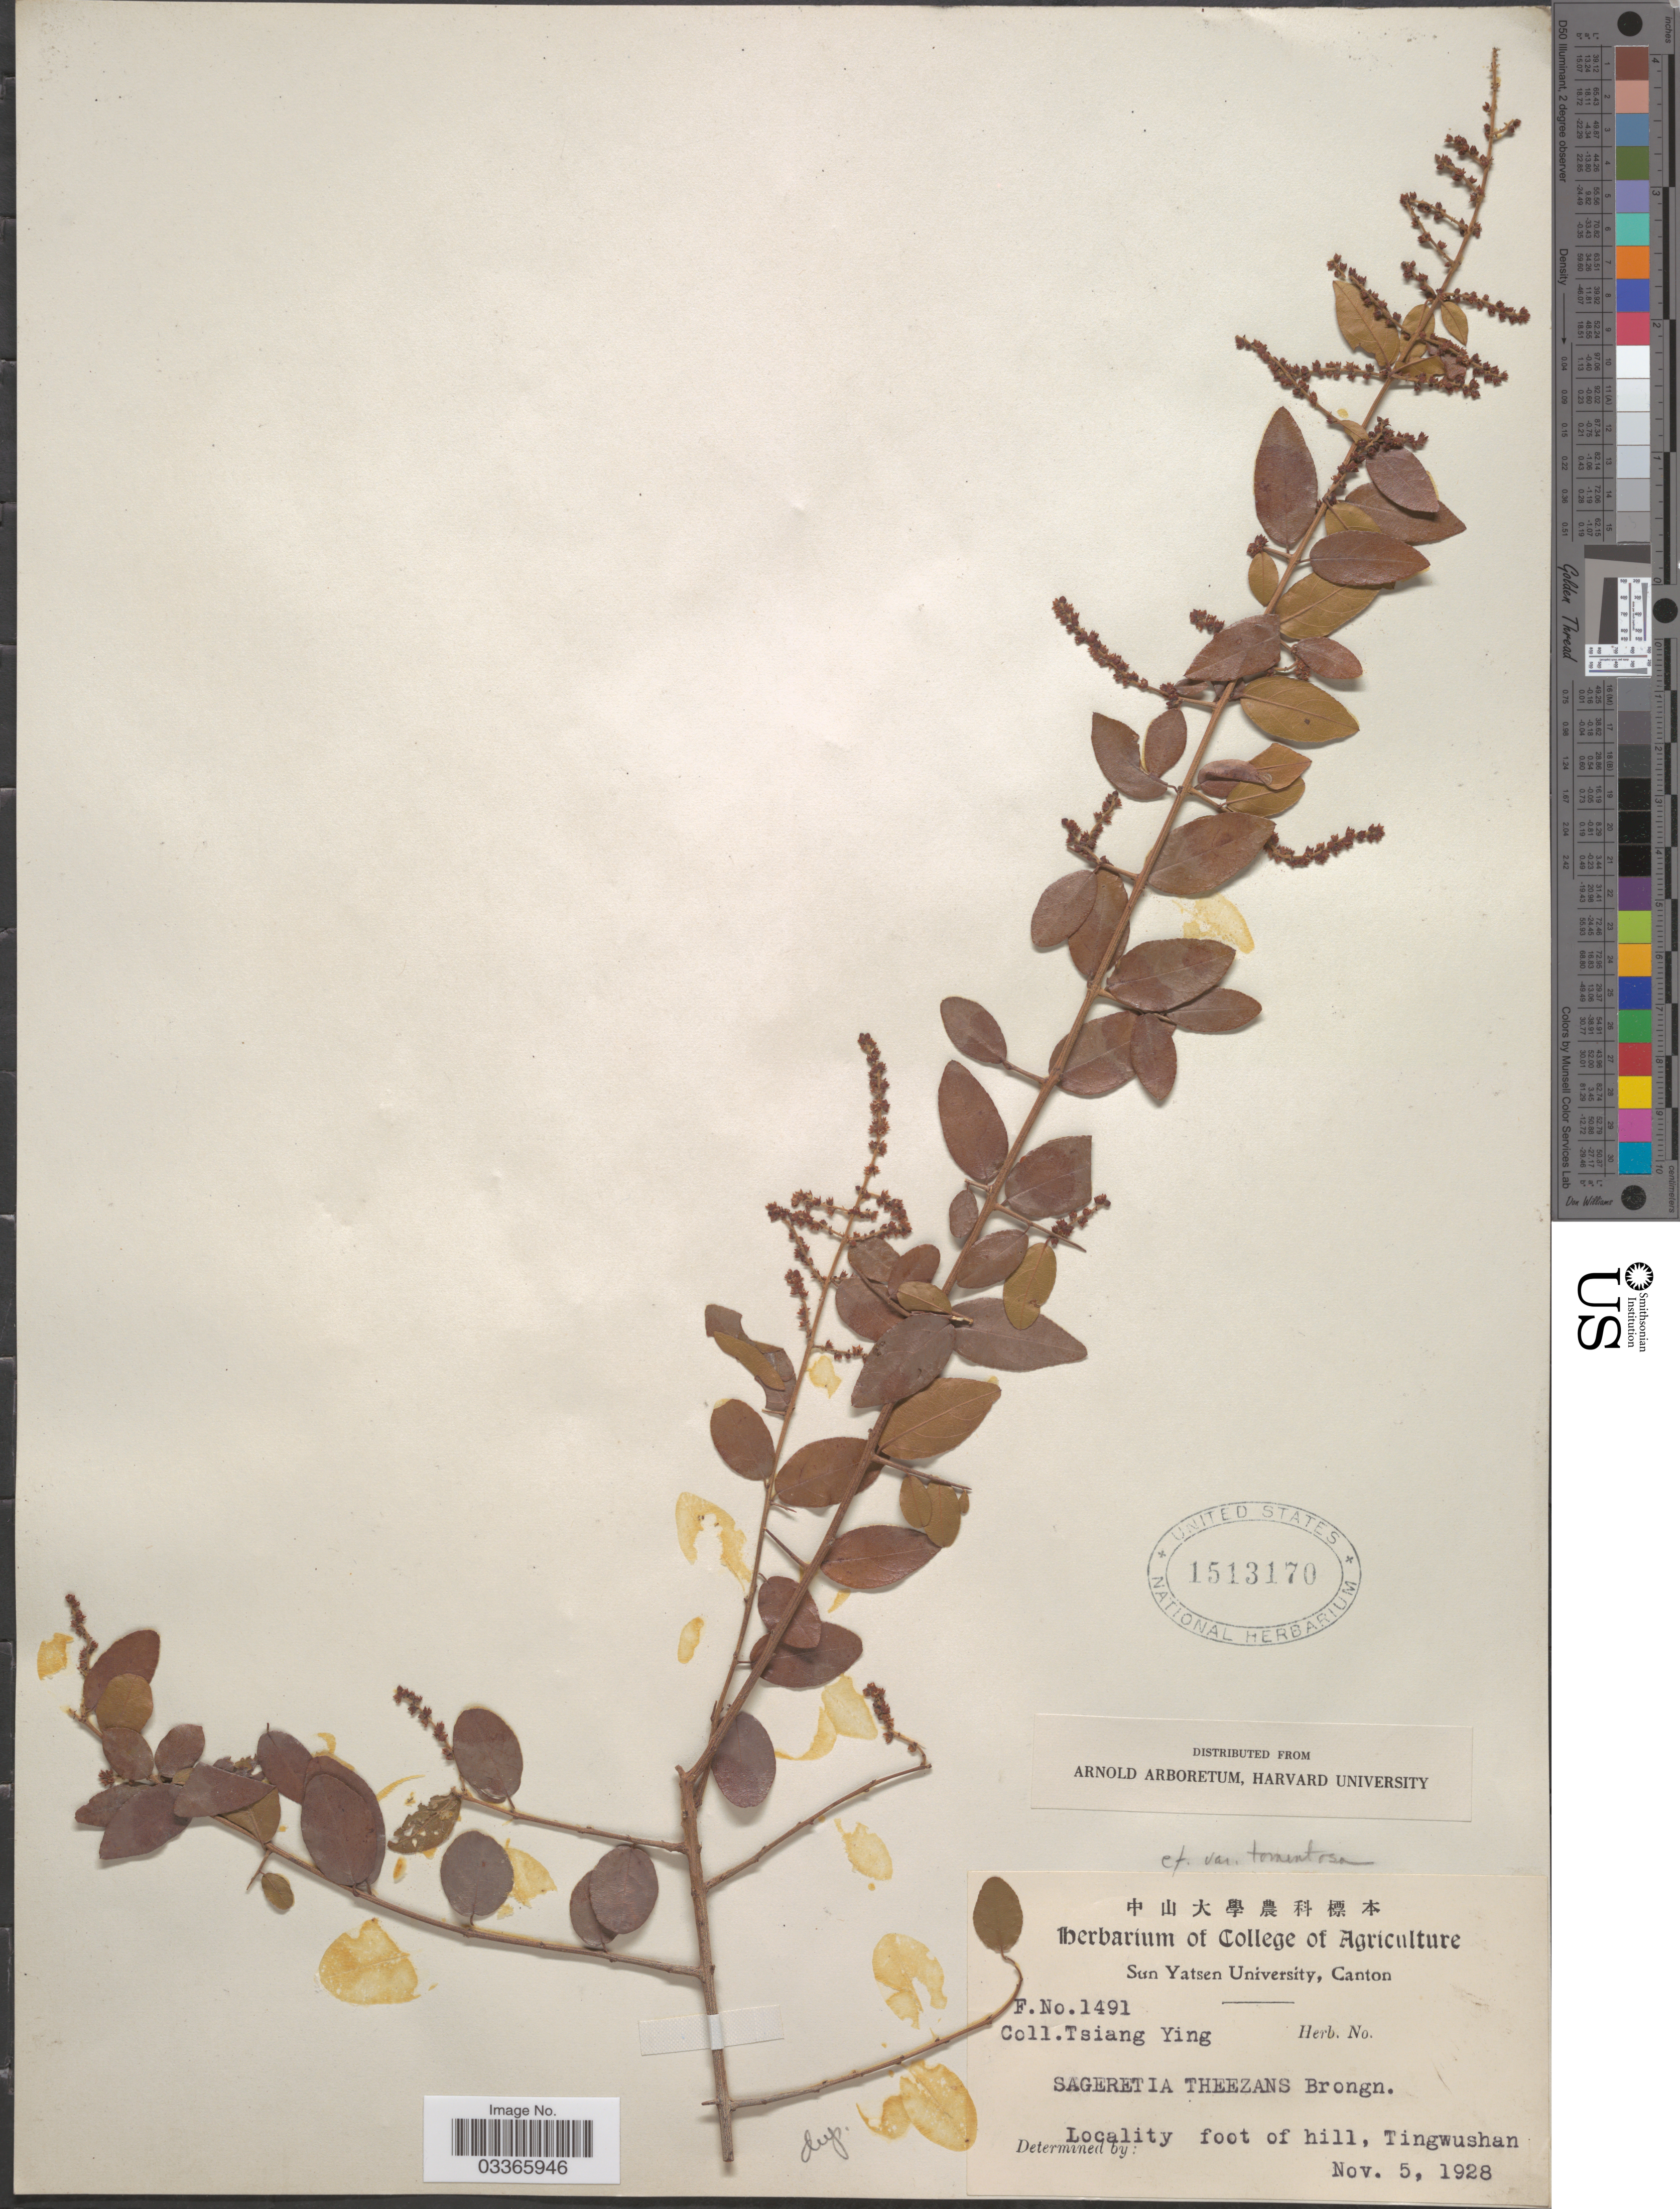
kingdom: Plantae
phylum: Tracheophyta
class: Magnoliopsida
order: Rosales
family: Rhamnaceae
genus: Sageretia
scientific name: Sageretia thea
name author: (Osbeck) M.C. Johnst.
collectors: T. Ying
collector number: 1491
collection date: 1928-11-05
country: China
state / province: Guangdong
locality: Tingwushan.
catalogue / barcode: US 1513170